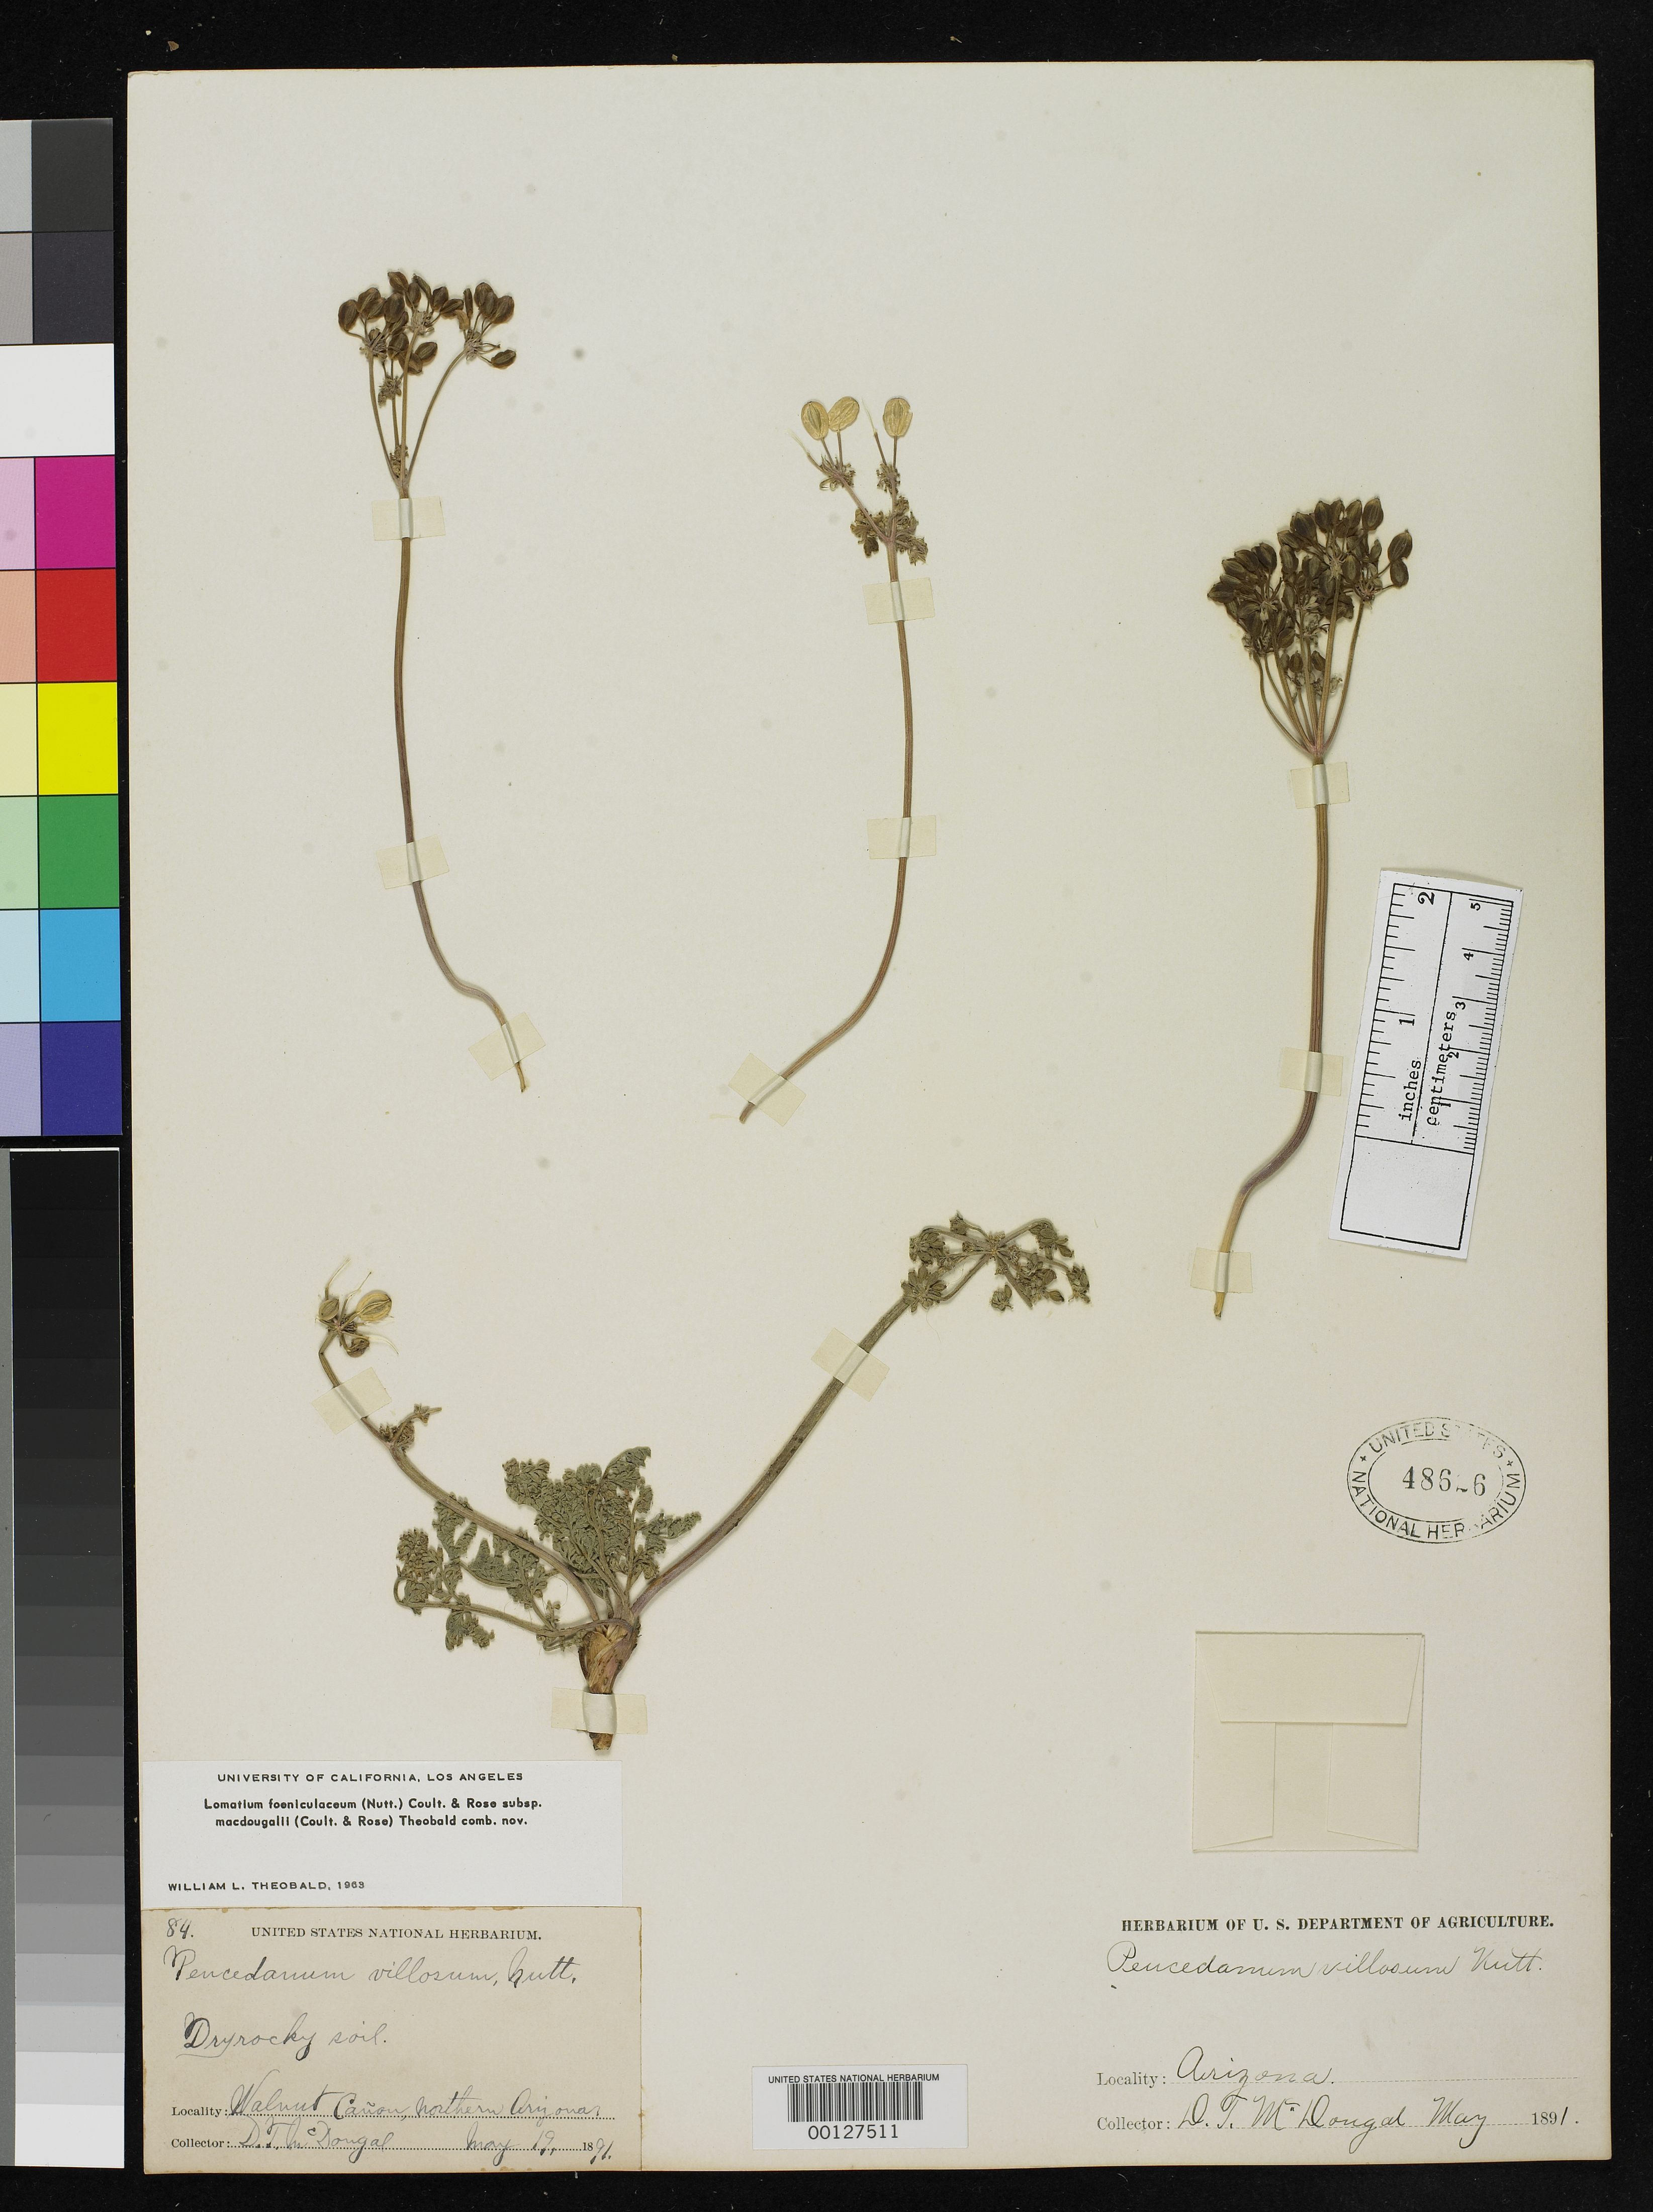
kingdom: Plantae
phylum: Tracheophyta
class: Magnoliopsida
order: Apiales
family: Apiaceae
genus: Lomatium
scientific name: Lomatium macdougalii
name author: J.M. Coult. & Rose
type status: Type Collection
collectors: D. T. MacDougal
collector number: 84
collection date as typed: Jun 1891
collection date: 1891-06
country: United States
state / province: Arizona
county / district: Coconino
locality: Flagstaff.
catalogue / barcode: US 48626